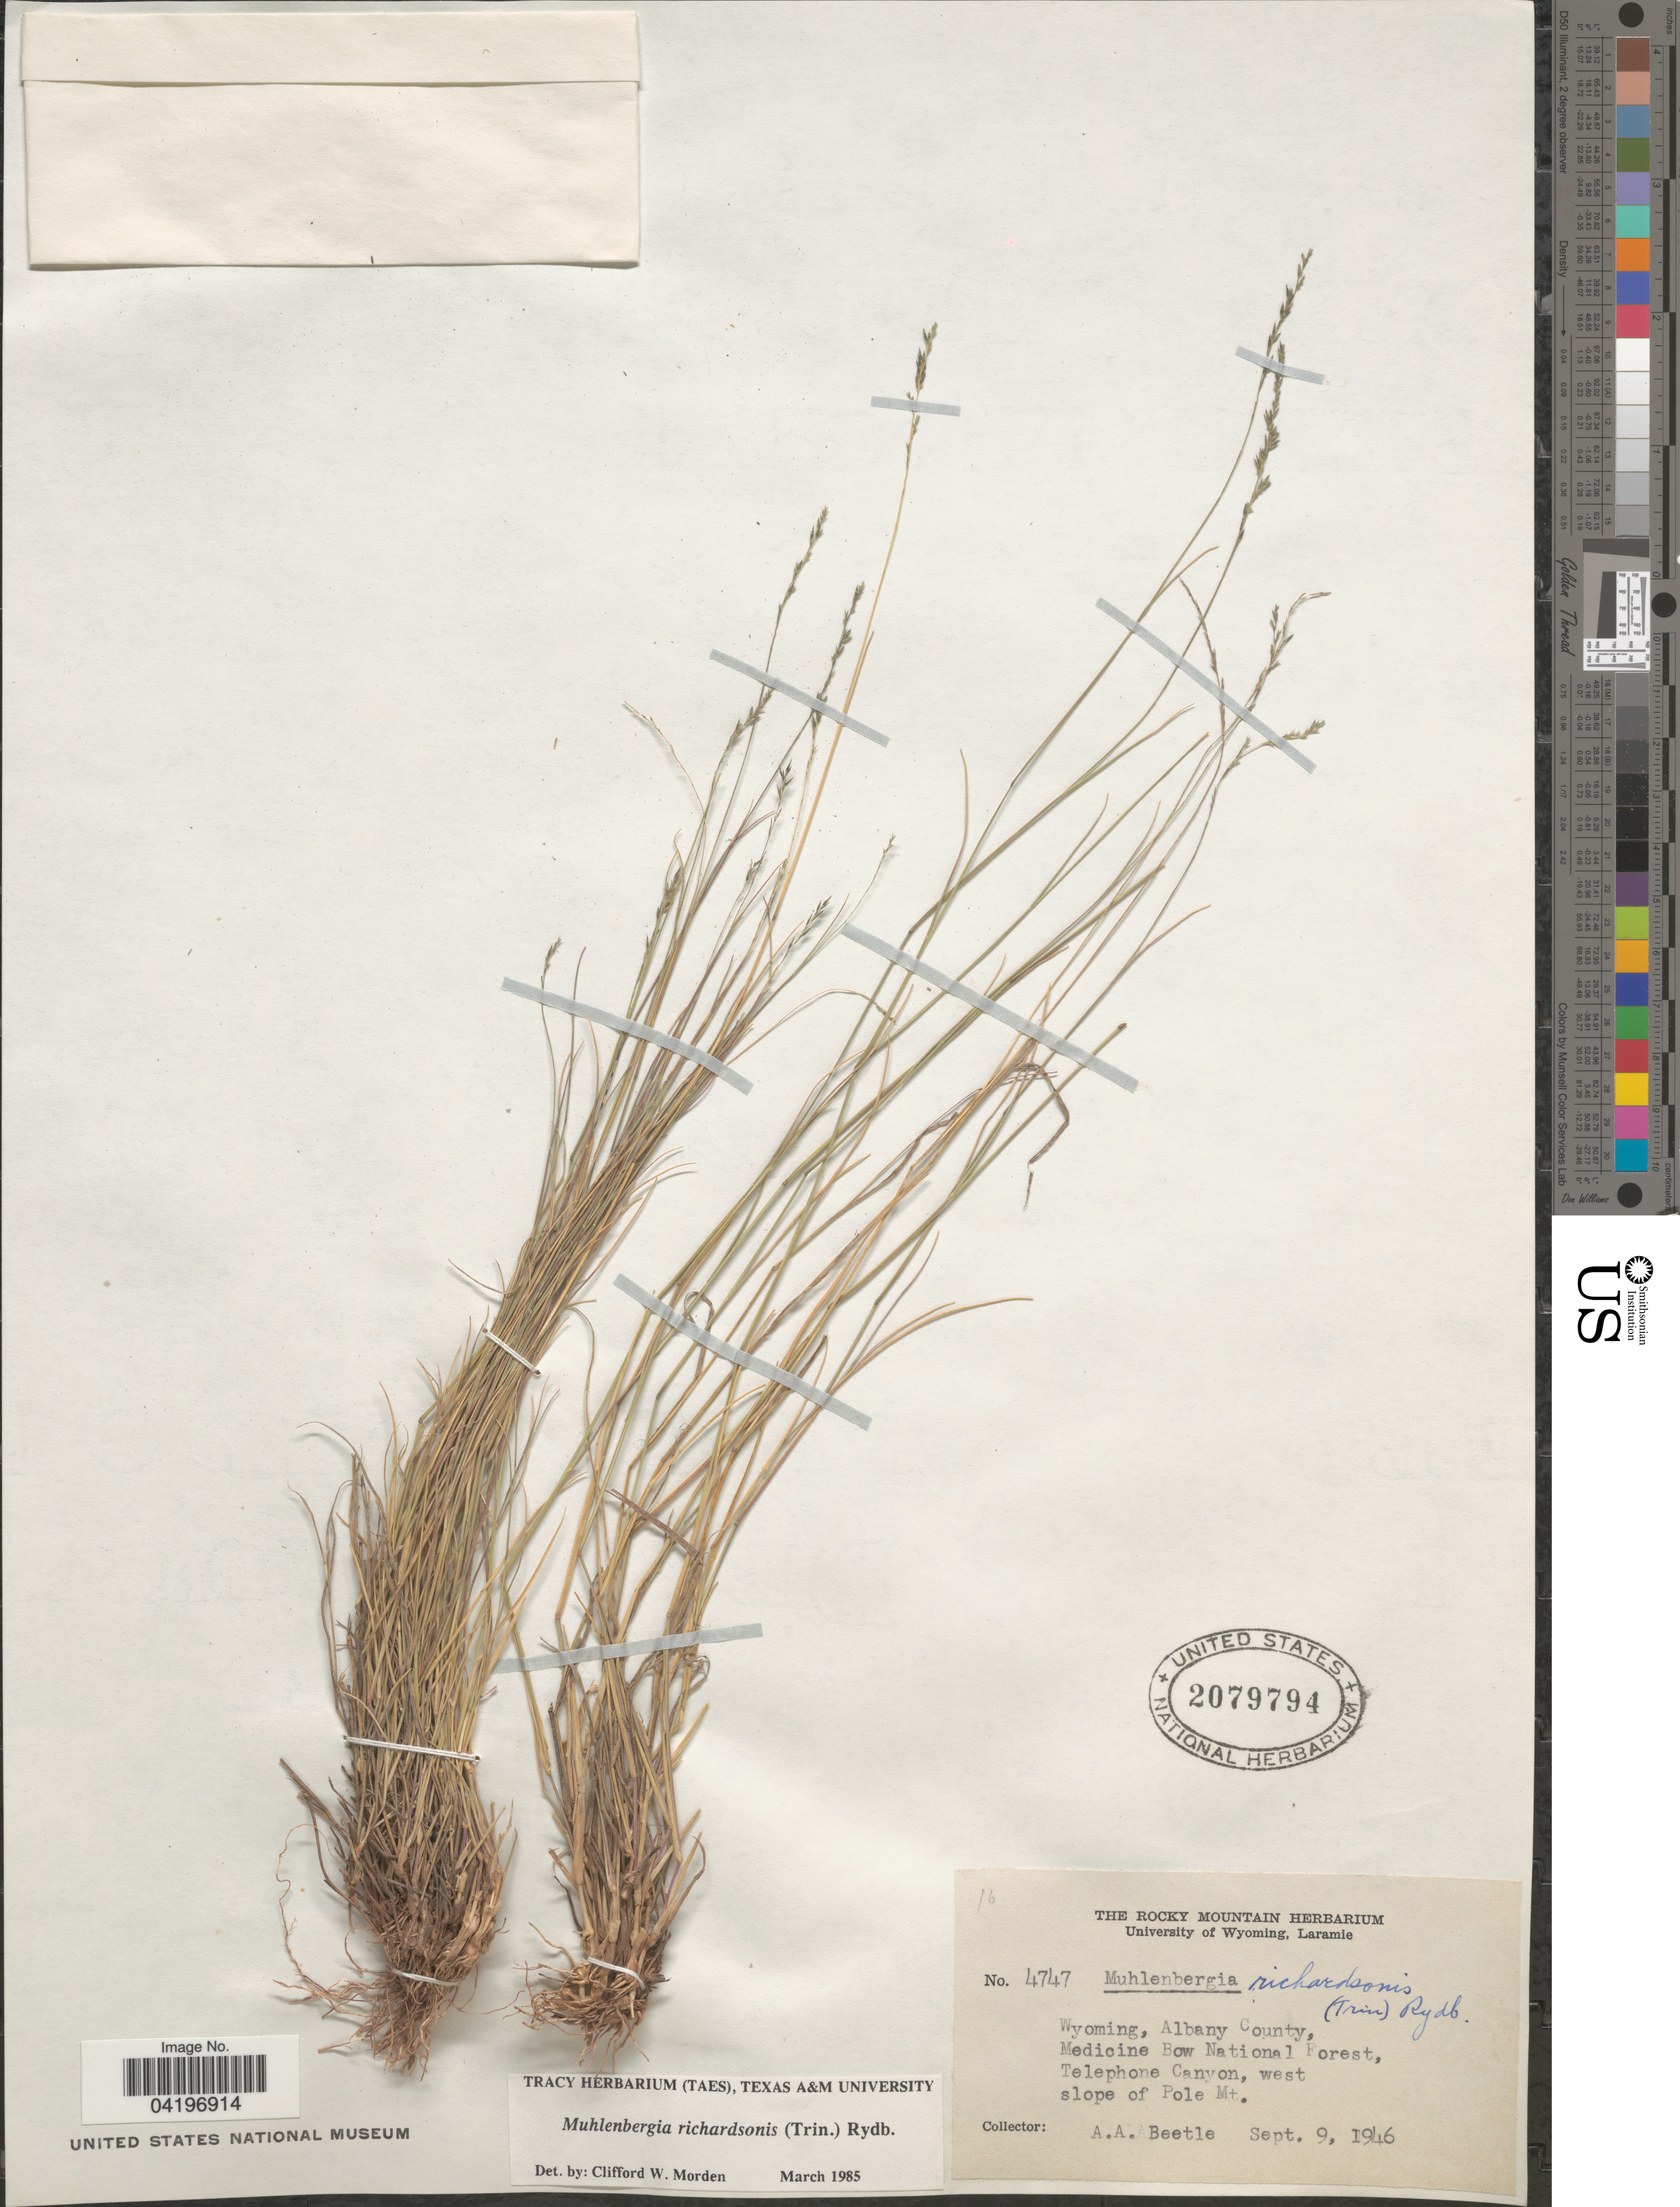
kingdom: Plantae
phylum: Tracheophyta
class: Liliopsida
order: Poales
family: Poaceae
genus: Muhlenbergia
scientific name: Muhlenbergia richardsonis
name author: (Trin.) Rydb.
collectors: A. A. Beetle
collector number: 4747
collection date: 1946-09-09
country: United States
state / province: Wyoming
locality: Albany County, Medicine Bow National Forest, Telephone Canyon, west slope of Pole Mt.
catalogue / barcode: US 2079794